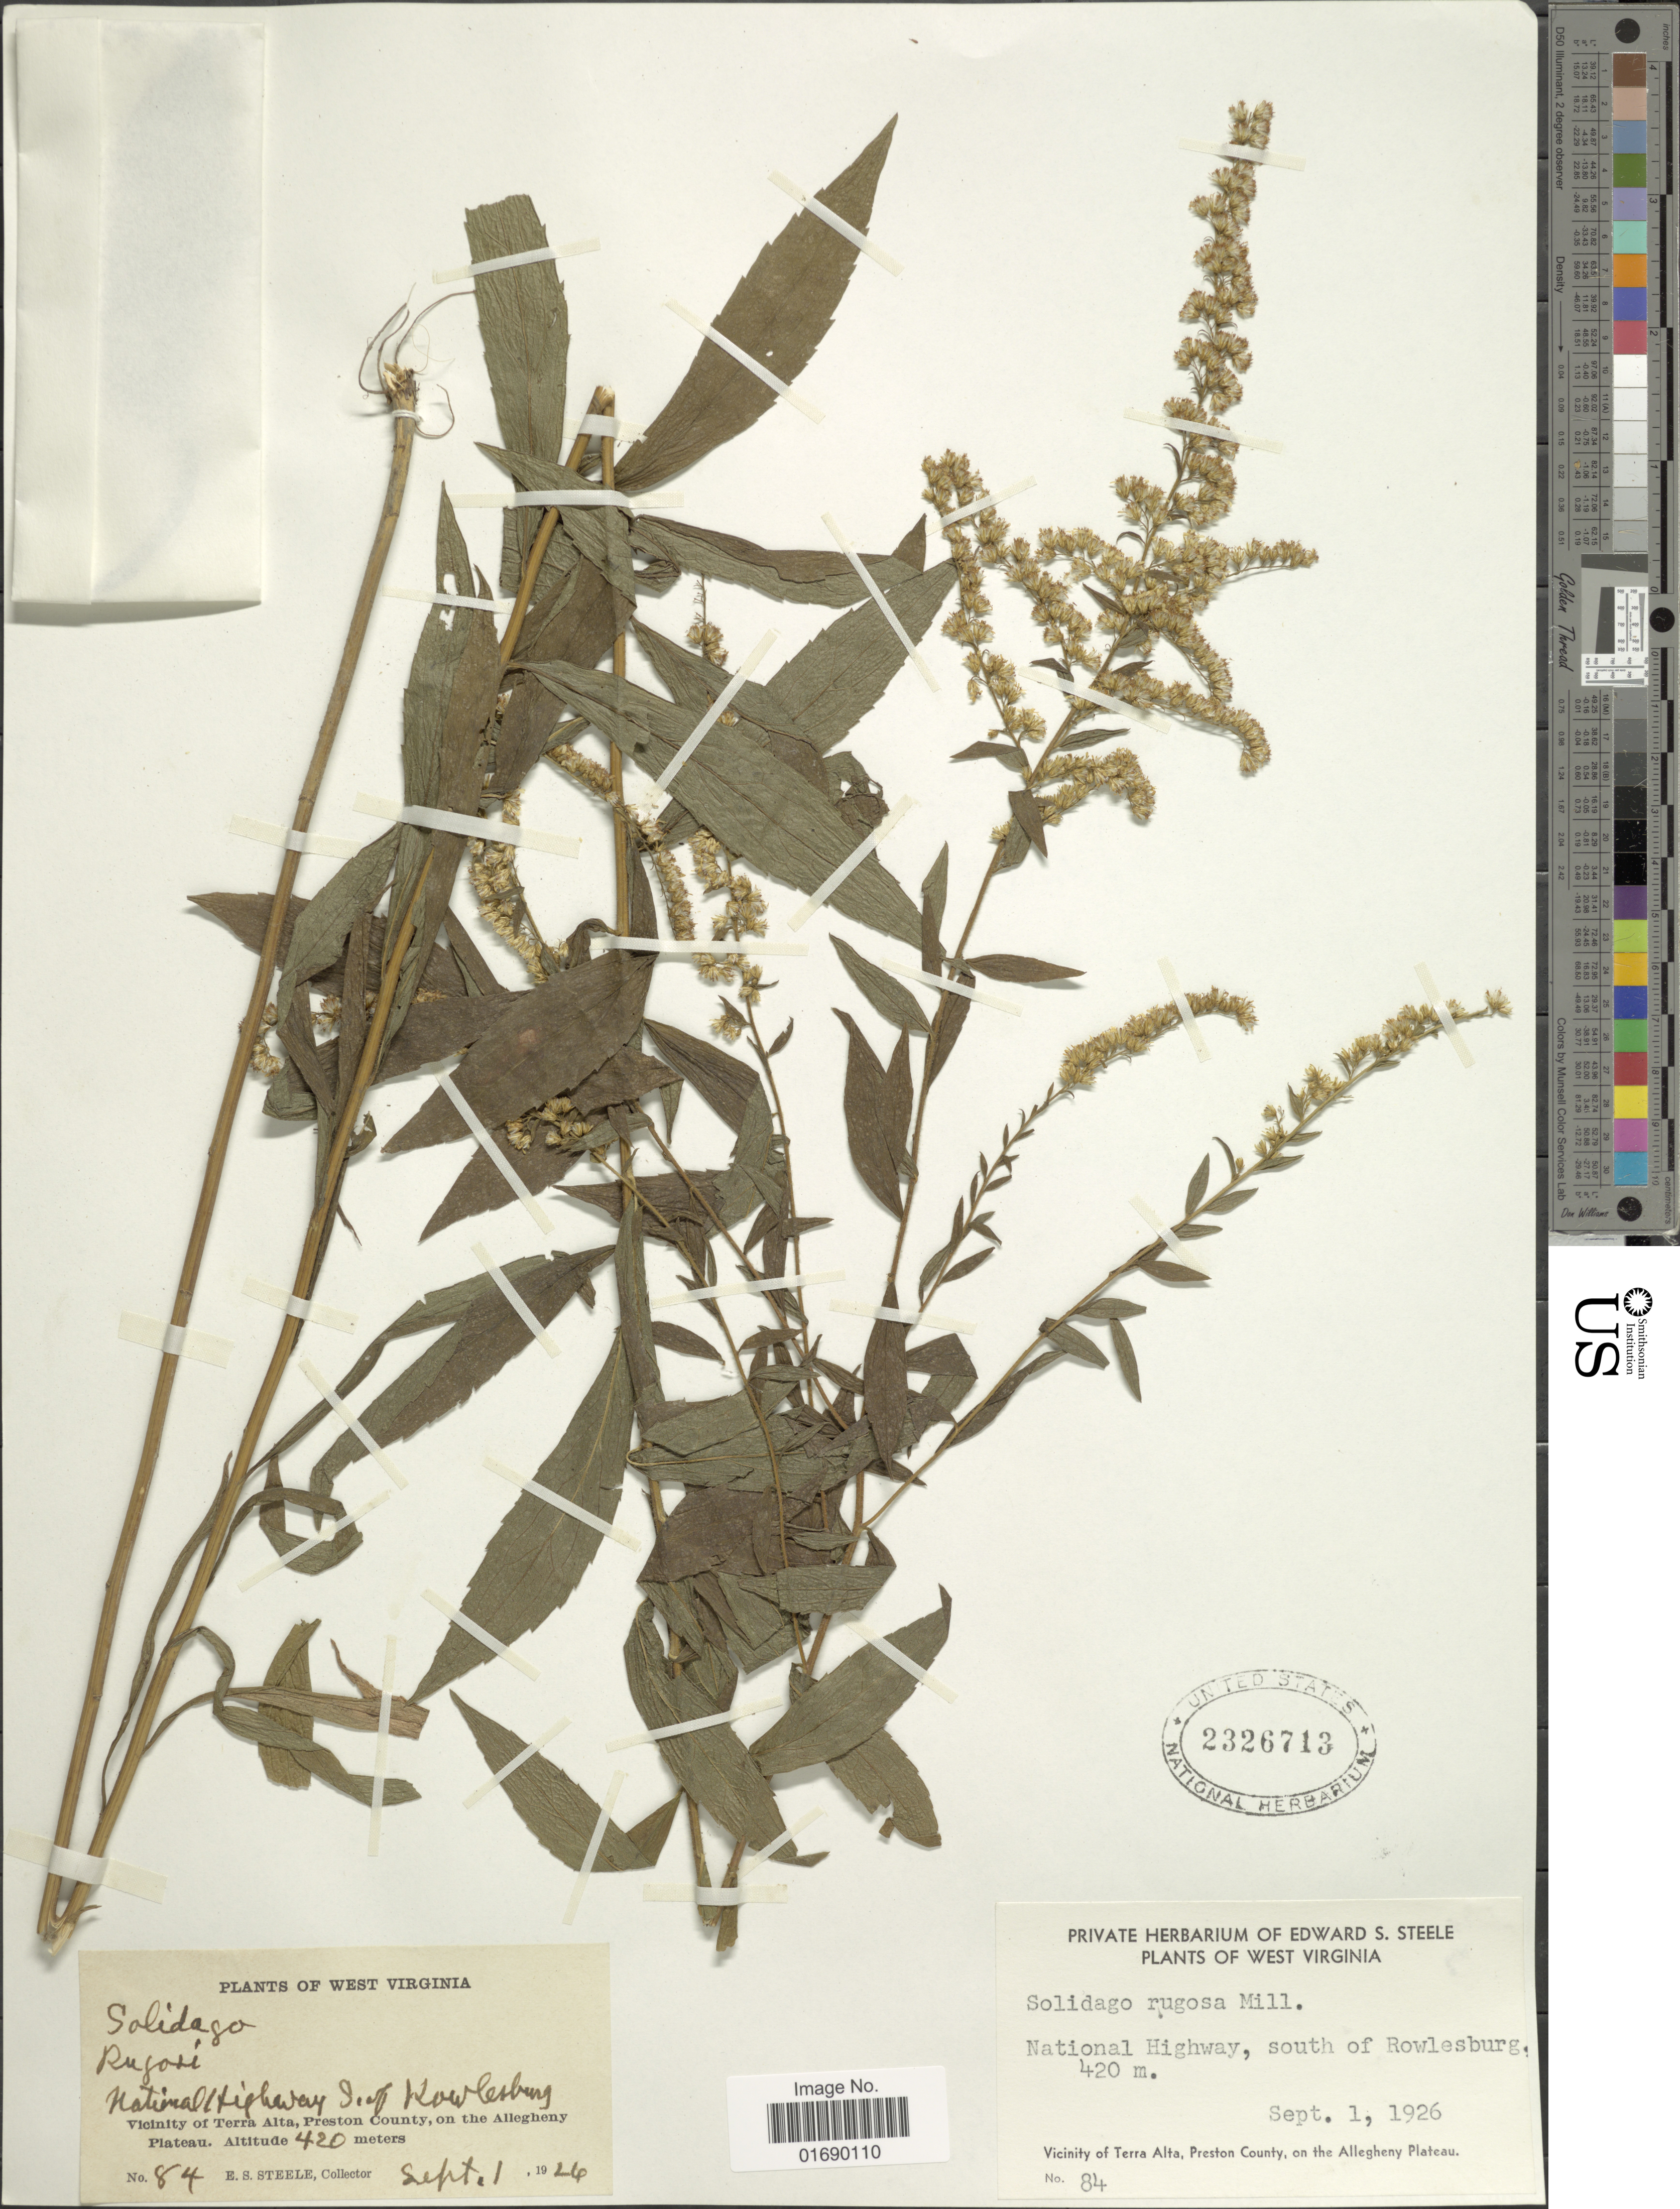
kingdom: Plantae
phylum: Tracheophyta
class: Magnoliopsida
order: Asterales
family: Asteraceae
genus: Solidago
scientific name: Solidago rugosa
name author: Mill.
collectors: E. Steele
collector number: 84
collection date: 1926-09-01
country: United States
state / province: West Virginia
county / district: Preston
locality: National Highway, south of Rowlesburg, Vicinity of Terra Alta, Preston County, on the Allegheny Plateau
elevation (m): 420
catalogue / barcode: US 2326713